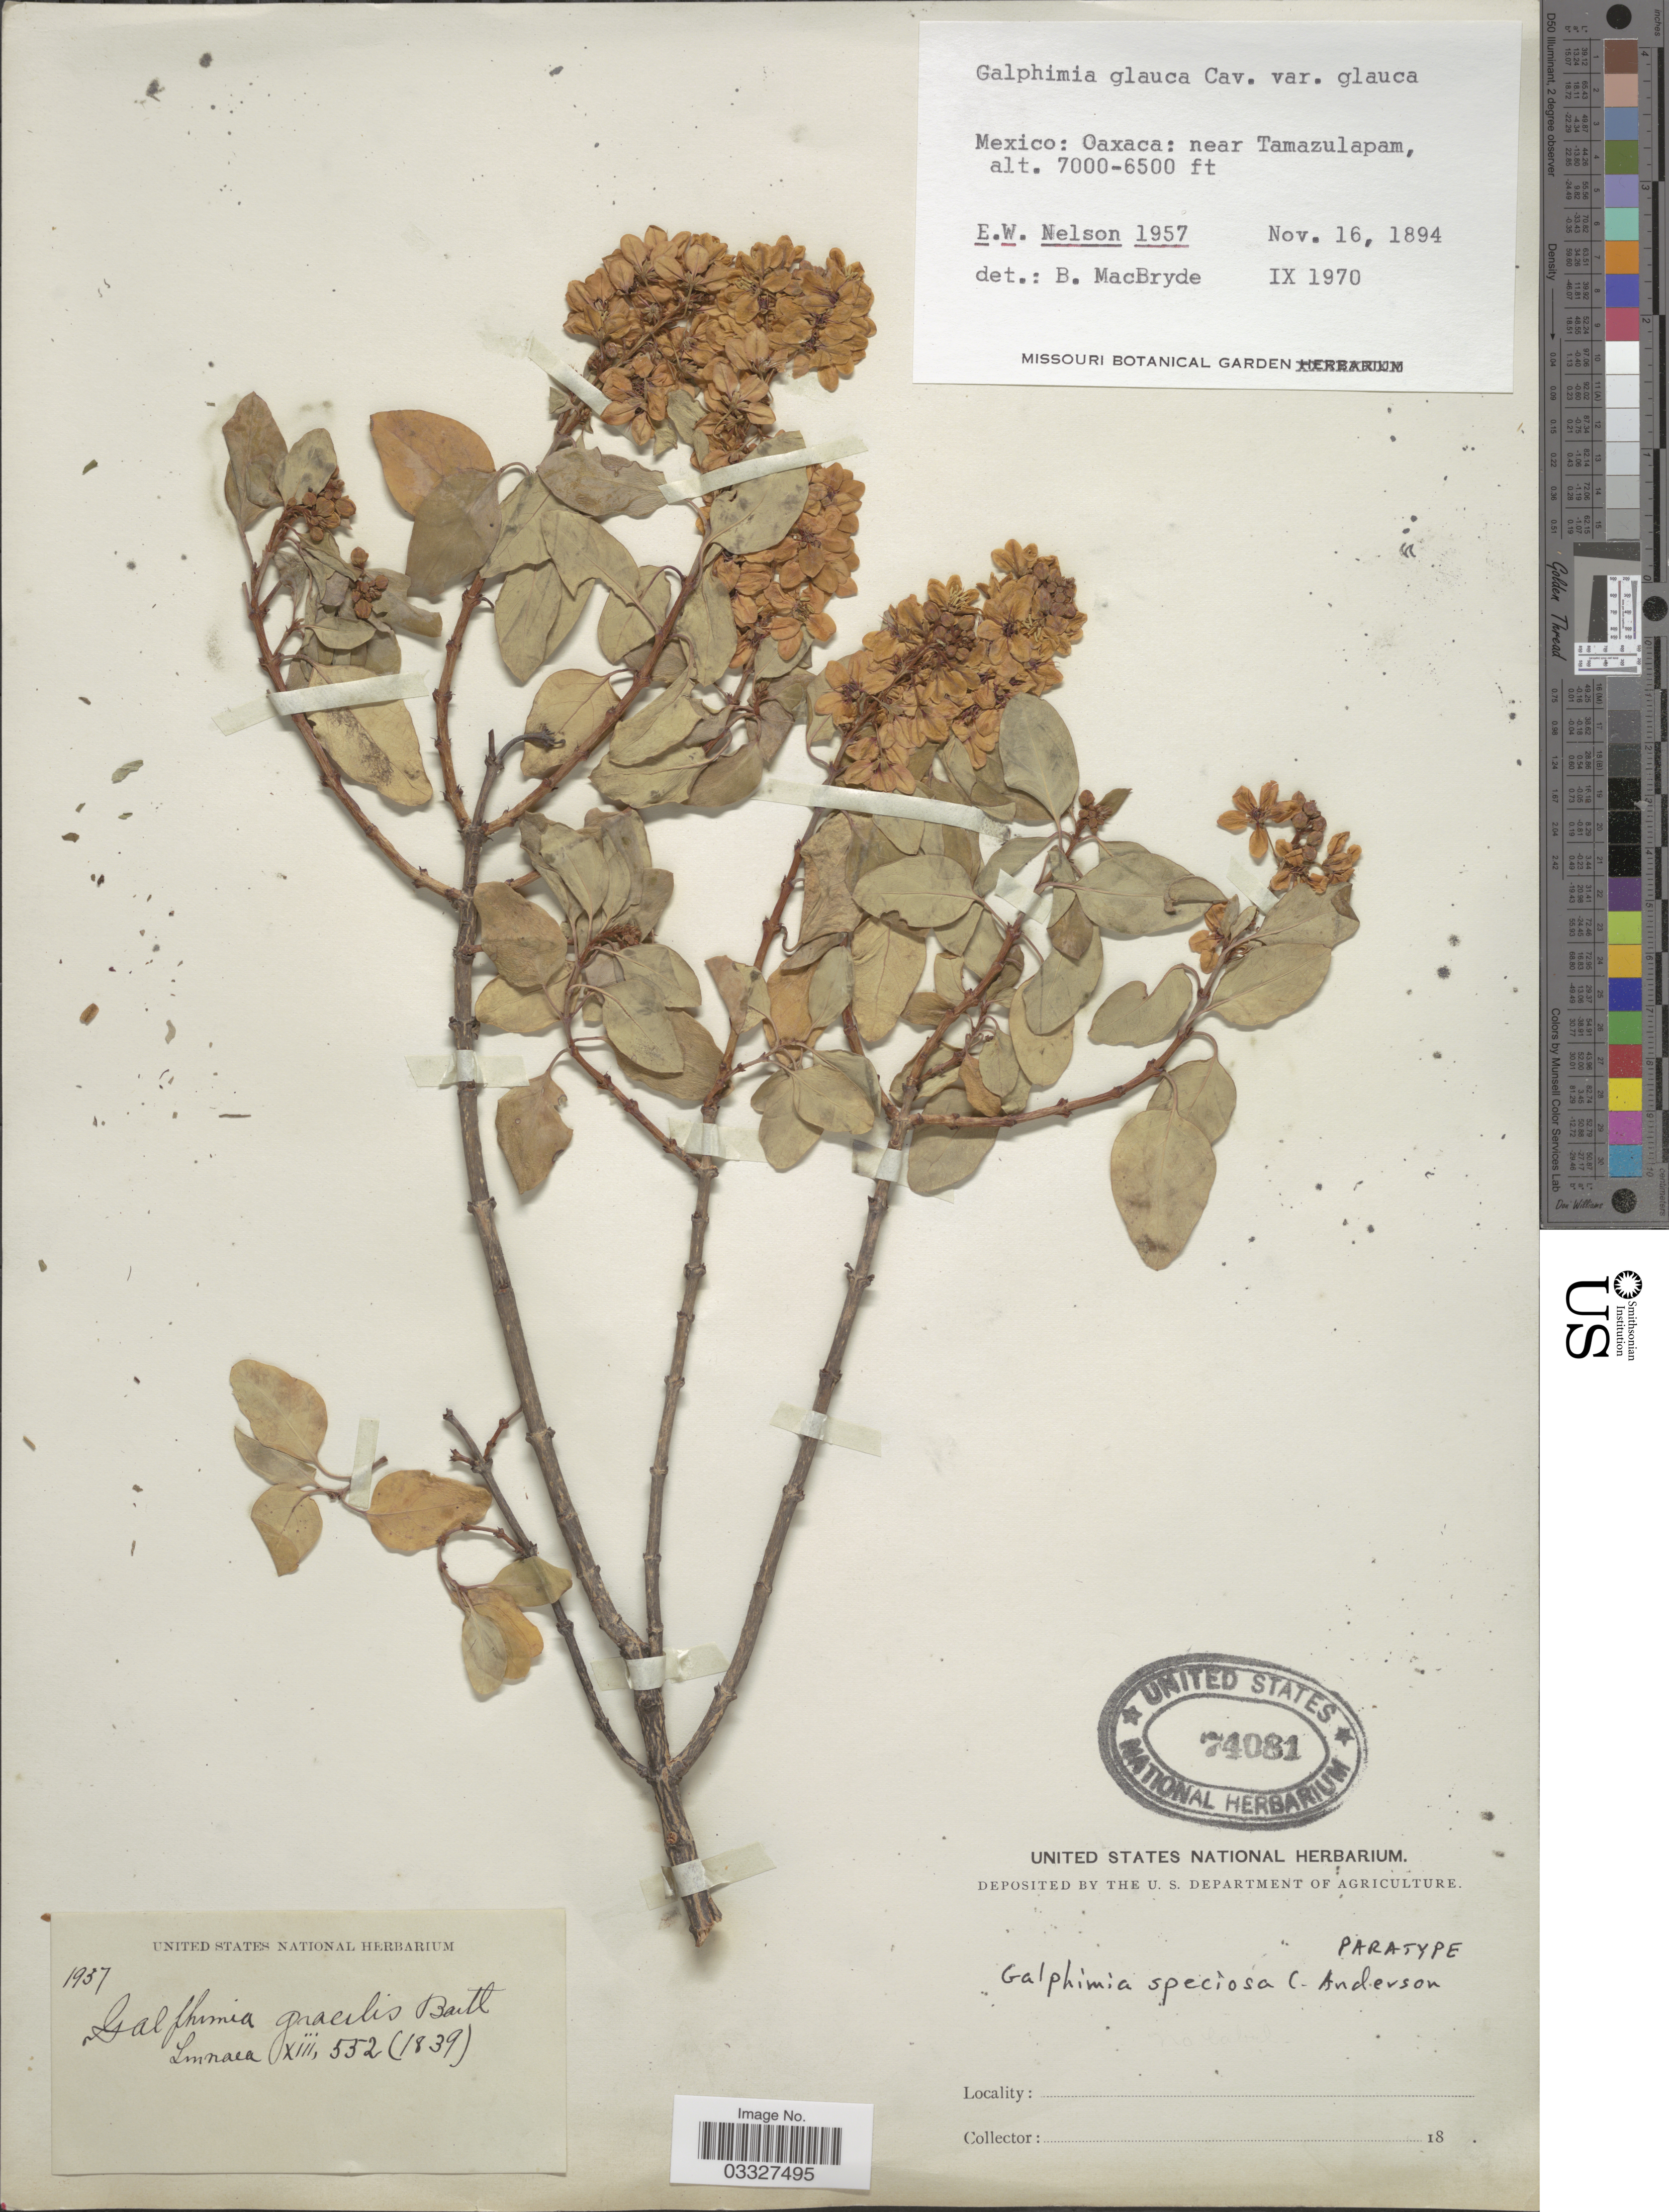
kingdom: Plantae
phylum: Tracheophyta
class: Magnoliopsida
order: Malpighiales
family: Malpighiaceae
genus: Galphimia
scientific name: Galphimia speciosa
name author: C.E. Anderson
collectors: E. W. Nelson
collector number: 1957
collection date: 1894-11-16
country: Mexico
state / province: Oaxaca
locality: Near Tamazulapam.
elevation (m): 1981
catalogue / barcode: US 74081